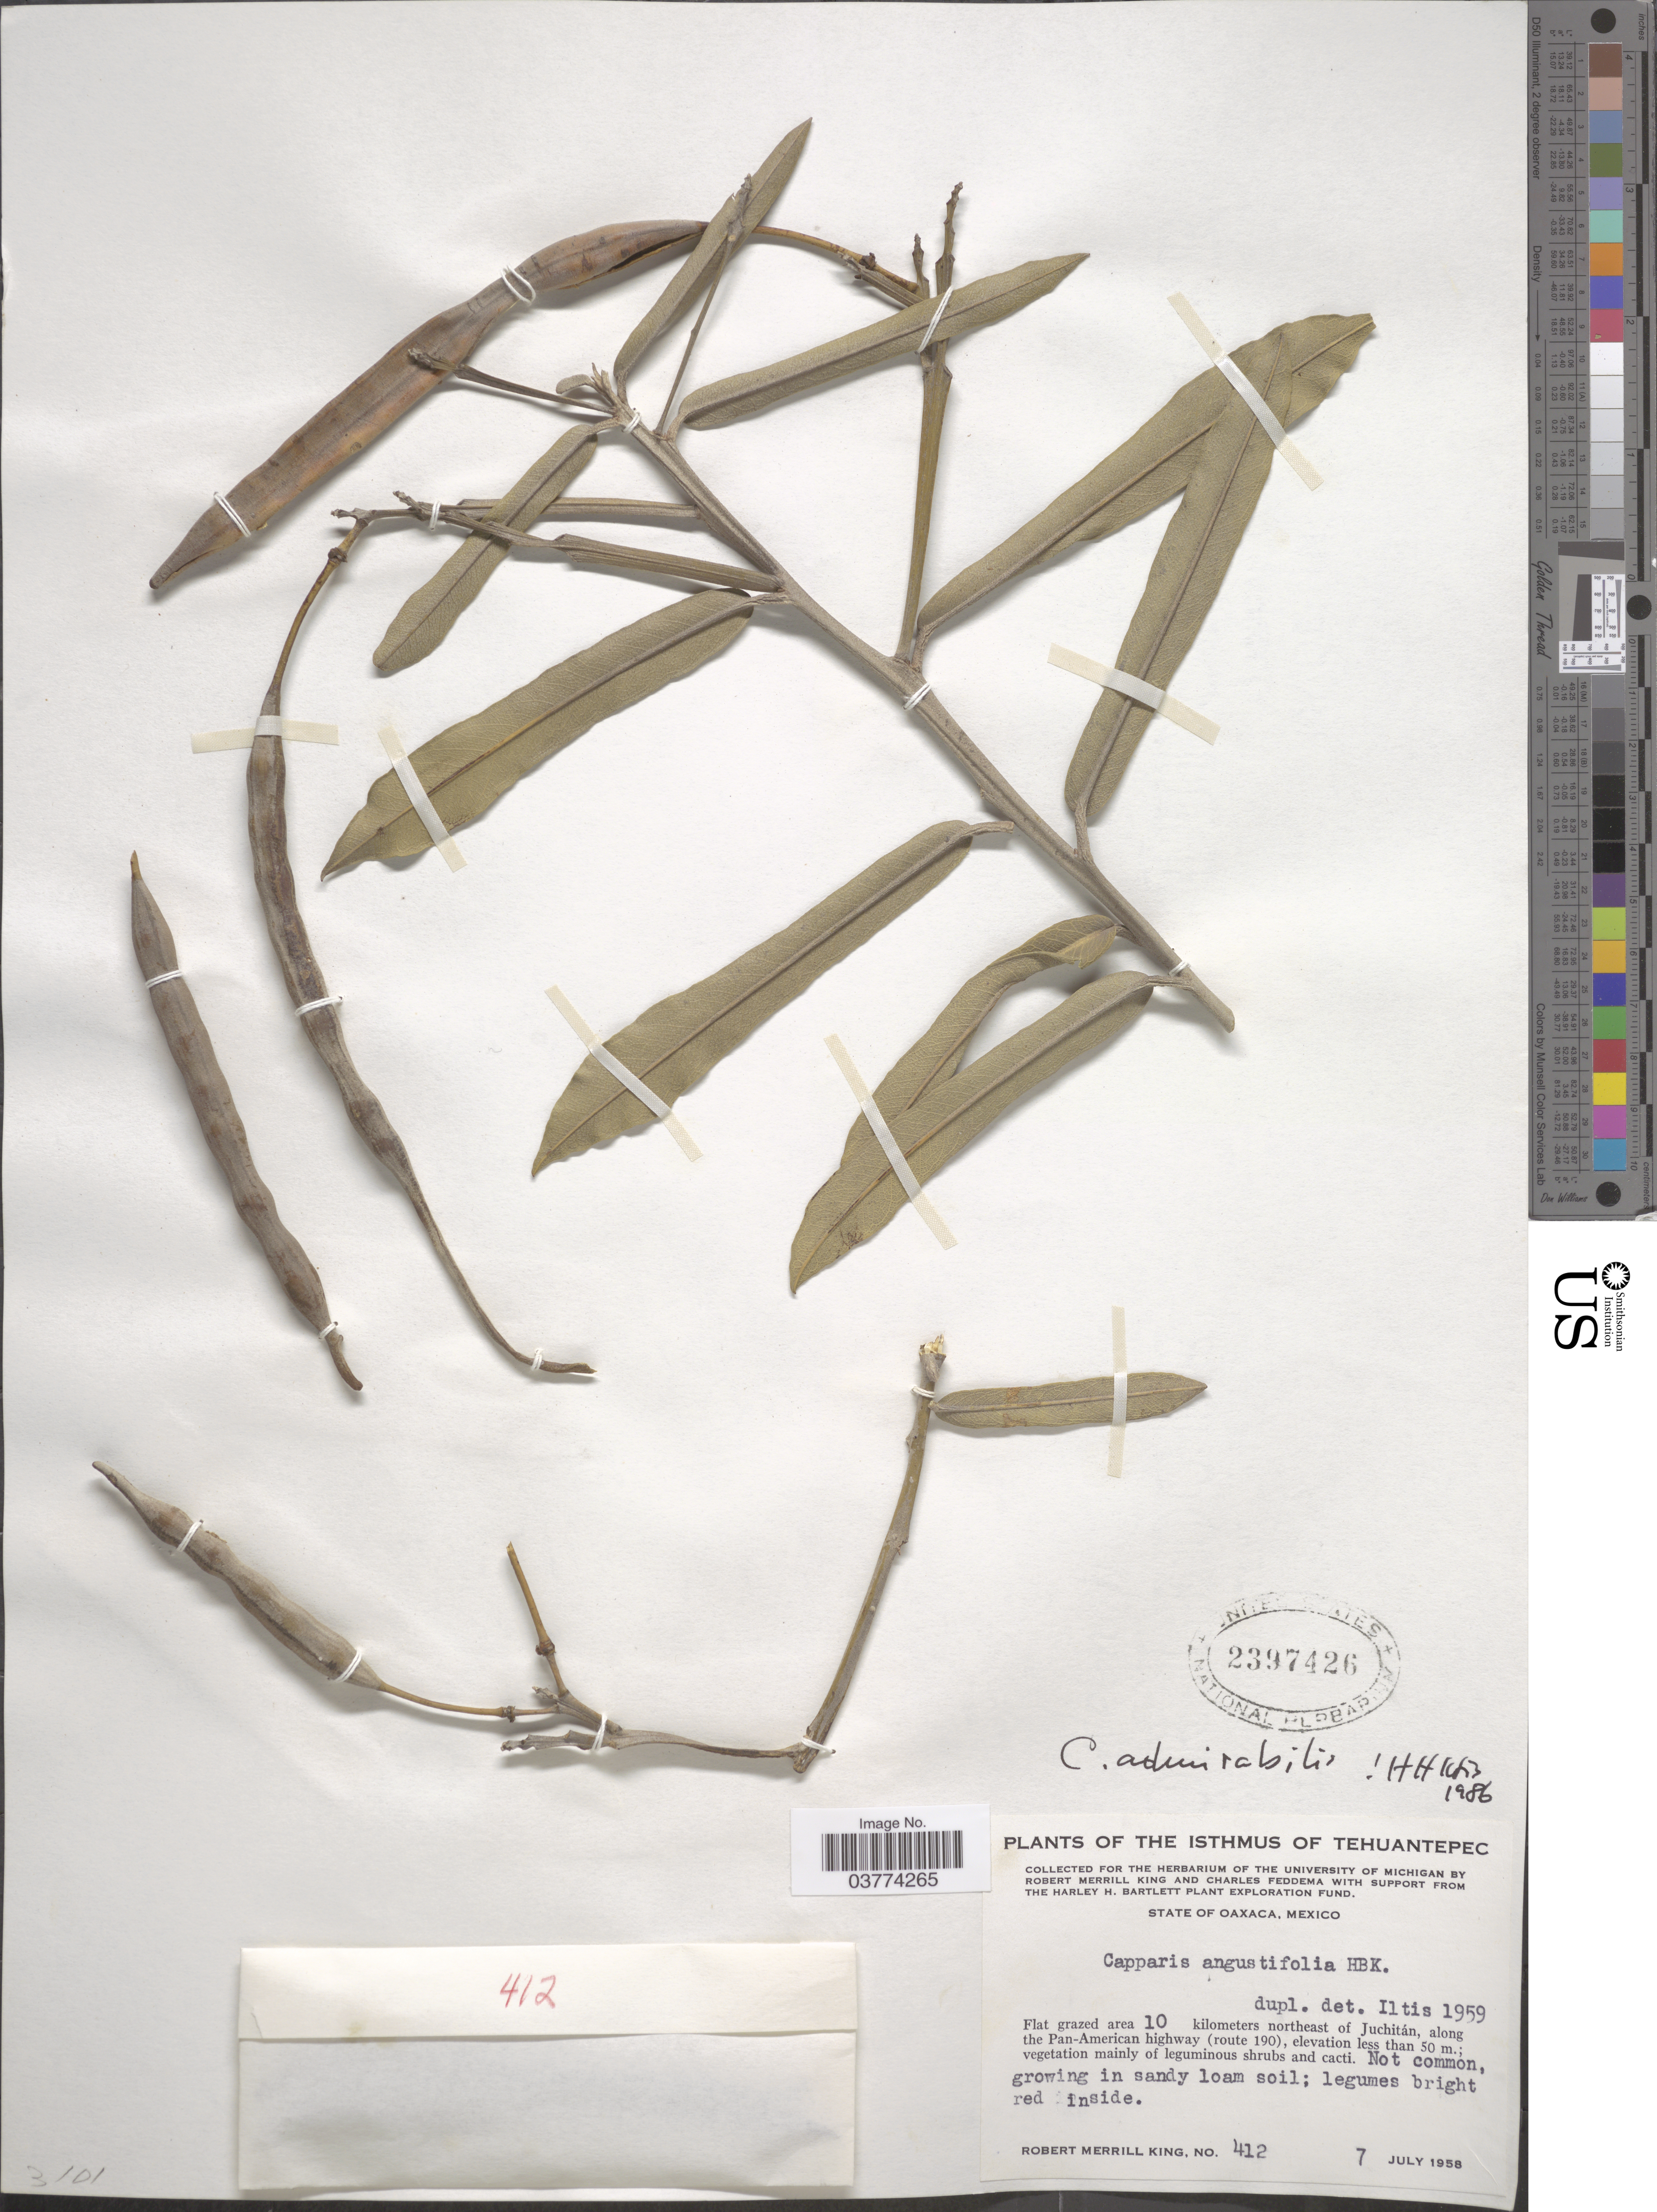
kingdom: Plantae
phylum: Tracheophyta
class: Magnoliopsida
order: Brassicales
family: Capparaceae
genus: Quadrella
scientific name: Quadrella lundellii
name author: (Standl.) Iltis & Cornejo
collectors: R. M. King & C. Feddema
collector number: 412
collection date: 1958-07-07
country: Mexico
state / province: Oaxaca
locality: The Isthmus of Tehuantepec. Flat grazed area 10 kilometers northeast of Juchitán, along the Pan-American highway (route 190).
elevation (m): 50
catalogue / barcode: US 2397426